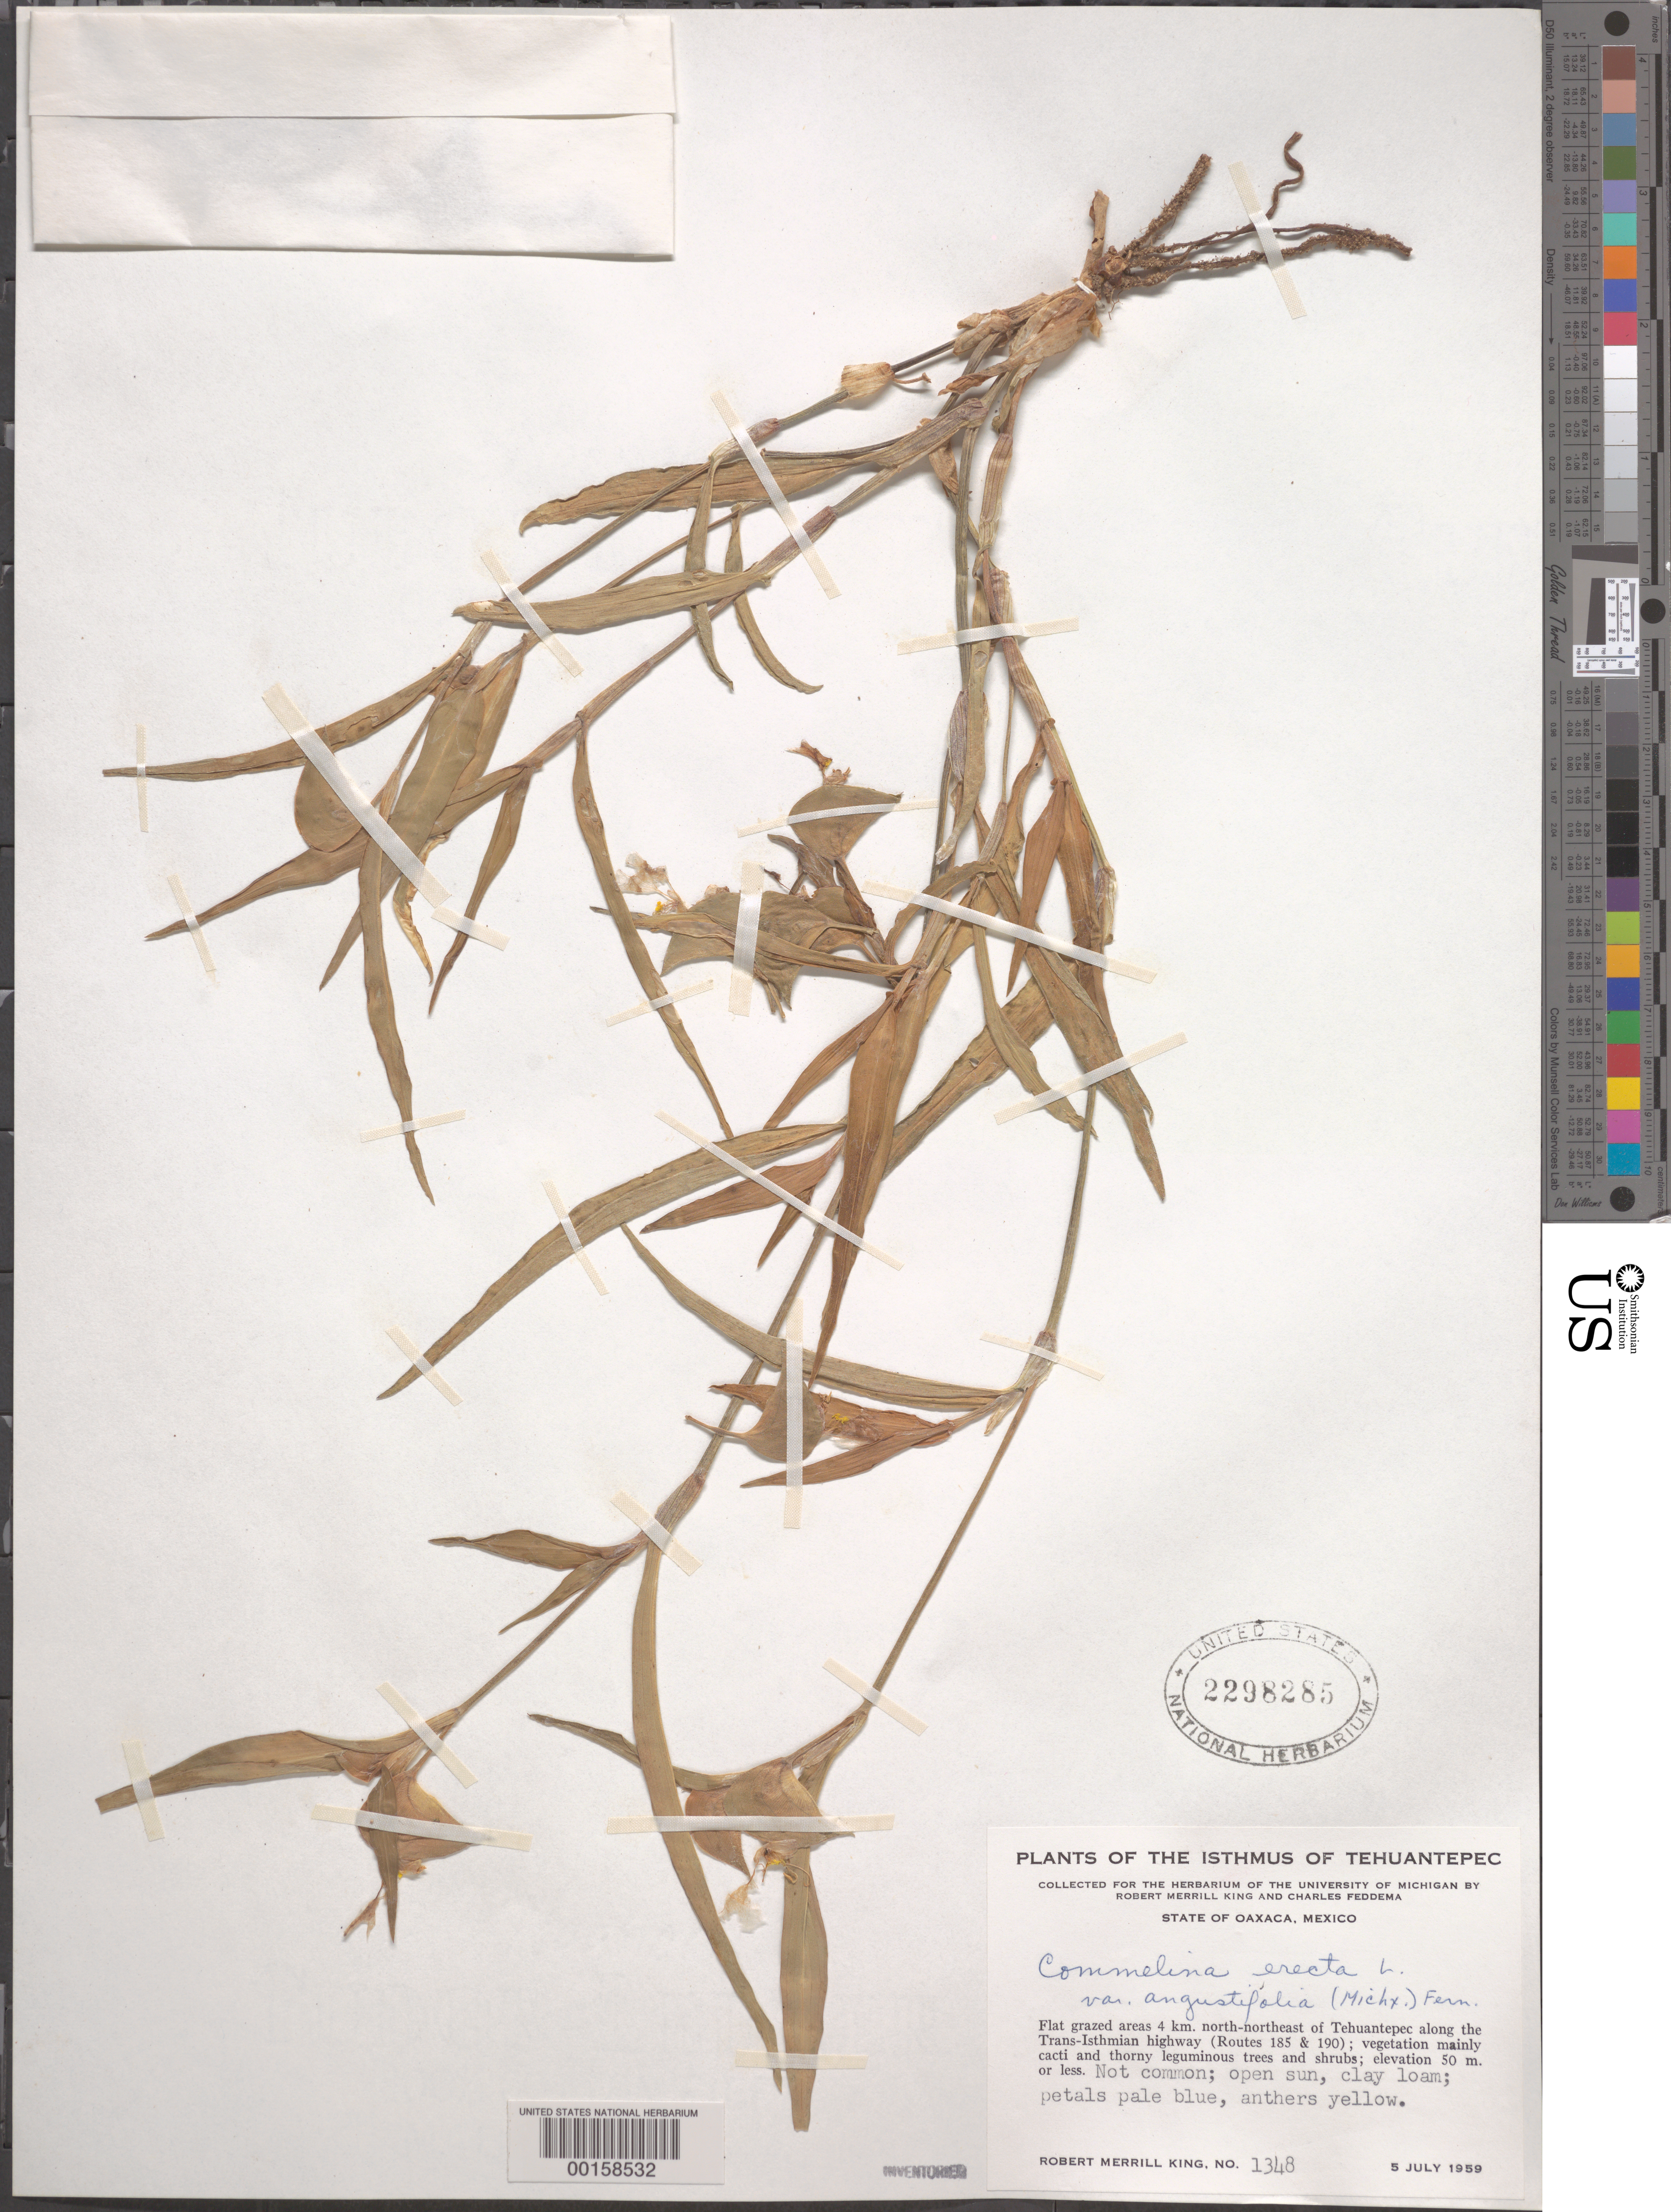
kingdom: Plantae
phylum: Tracheophyta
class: Liliopsida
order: Commelinales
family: Commelinaceae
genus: Commelina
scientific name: Commelina erecta var. angustifolia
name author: (Michx.) Fernald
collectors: R. M. King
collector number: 1348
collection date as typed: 05 Jul 1959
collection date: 1959-07-05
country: Mexico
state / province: Oaxaca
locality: Tehuantepec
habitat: Open sun, clay loam; flat grazed area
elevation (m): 50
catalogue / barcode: US 2298285